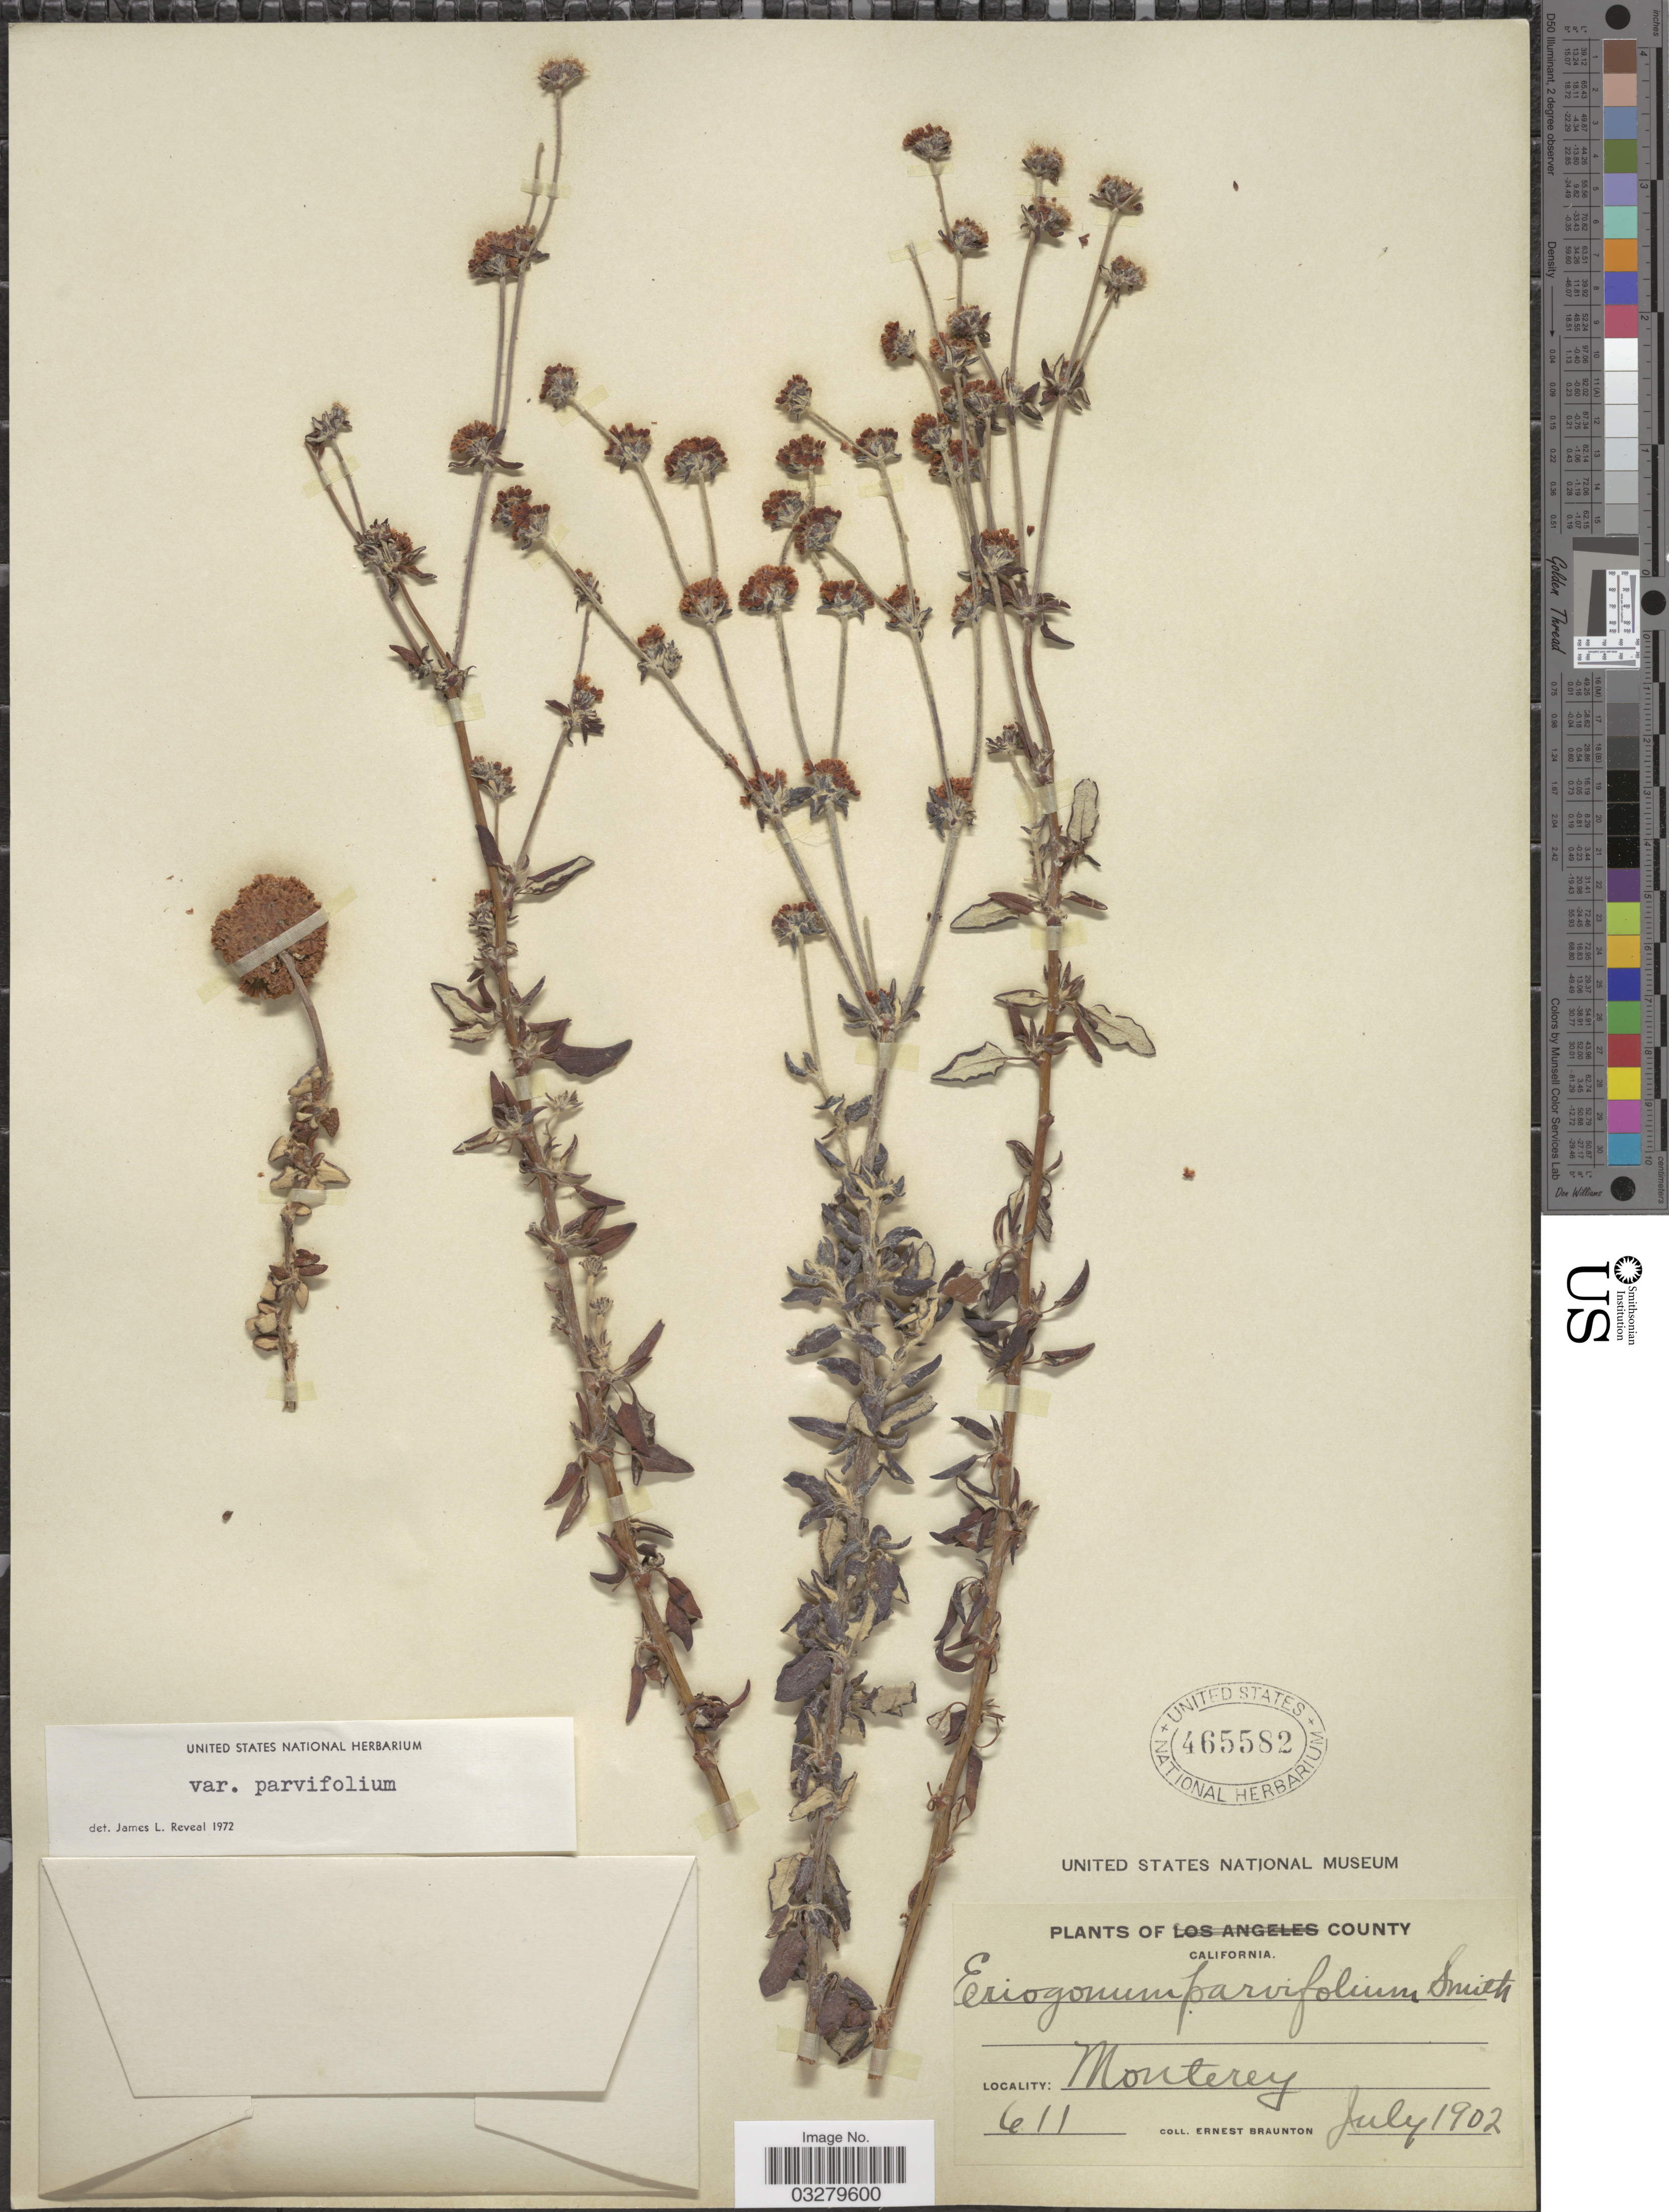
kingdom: Plantae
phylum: Tracheophyta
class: Magnoliopsida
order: Caryophyllales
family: Polygonaceae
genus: Eriogonum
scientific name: Eriogonum parvifolium var. parvifolium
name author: Sm.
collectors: E. Braunton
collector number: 611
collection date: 1902-07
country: United States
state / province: California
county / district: Monterey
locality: Monterey.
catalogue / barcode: US 465582